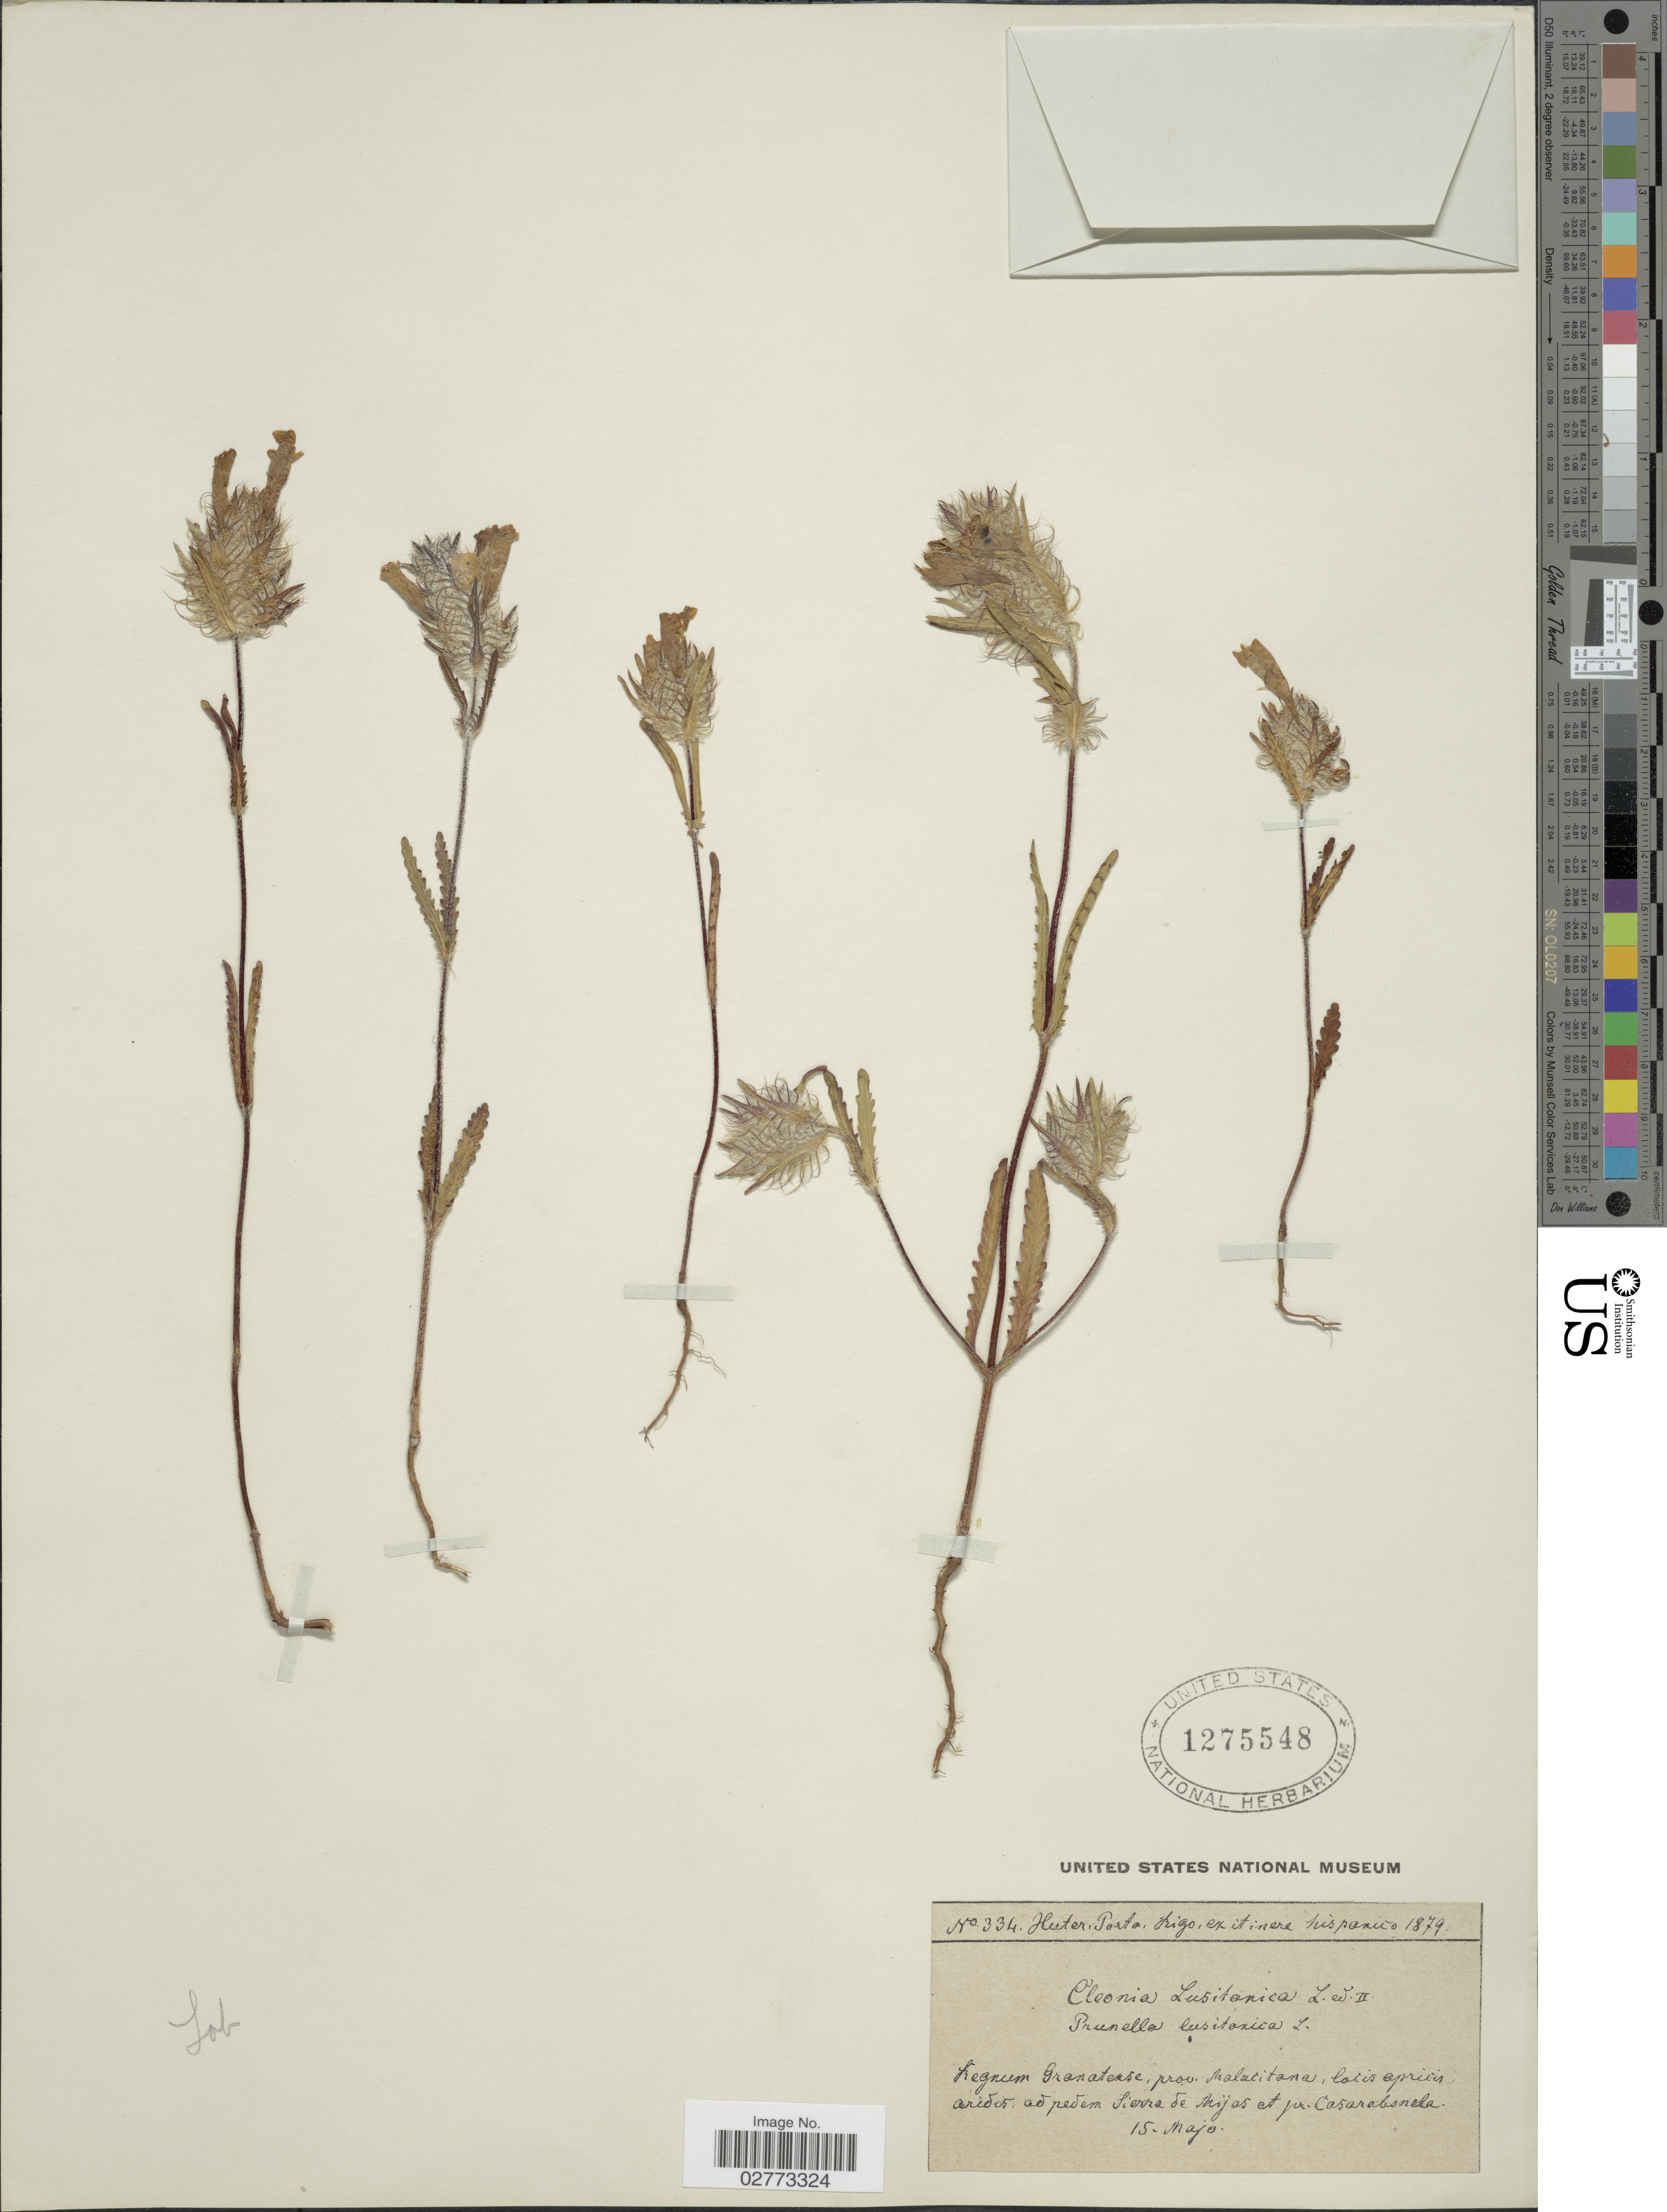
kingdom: Plantae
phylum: Tracheophyta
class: Magnoliopsida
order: Lamiales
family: Lamiaceae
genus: Prunella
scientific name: Prunella lusitanica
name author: L.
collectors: -. Huter, P. Porta & Bigo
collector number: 334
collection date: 1879-05-15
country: Spain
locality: Prov. Malacitana, loius apricis aridis, ad pedem Sierra de Arijas et pr. Casarabonela.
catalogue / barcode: US 1275548